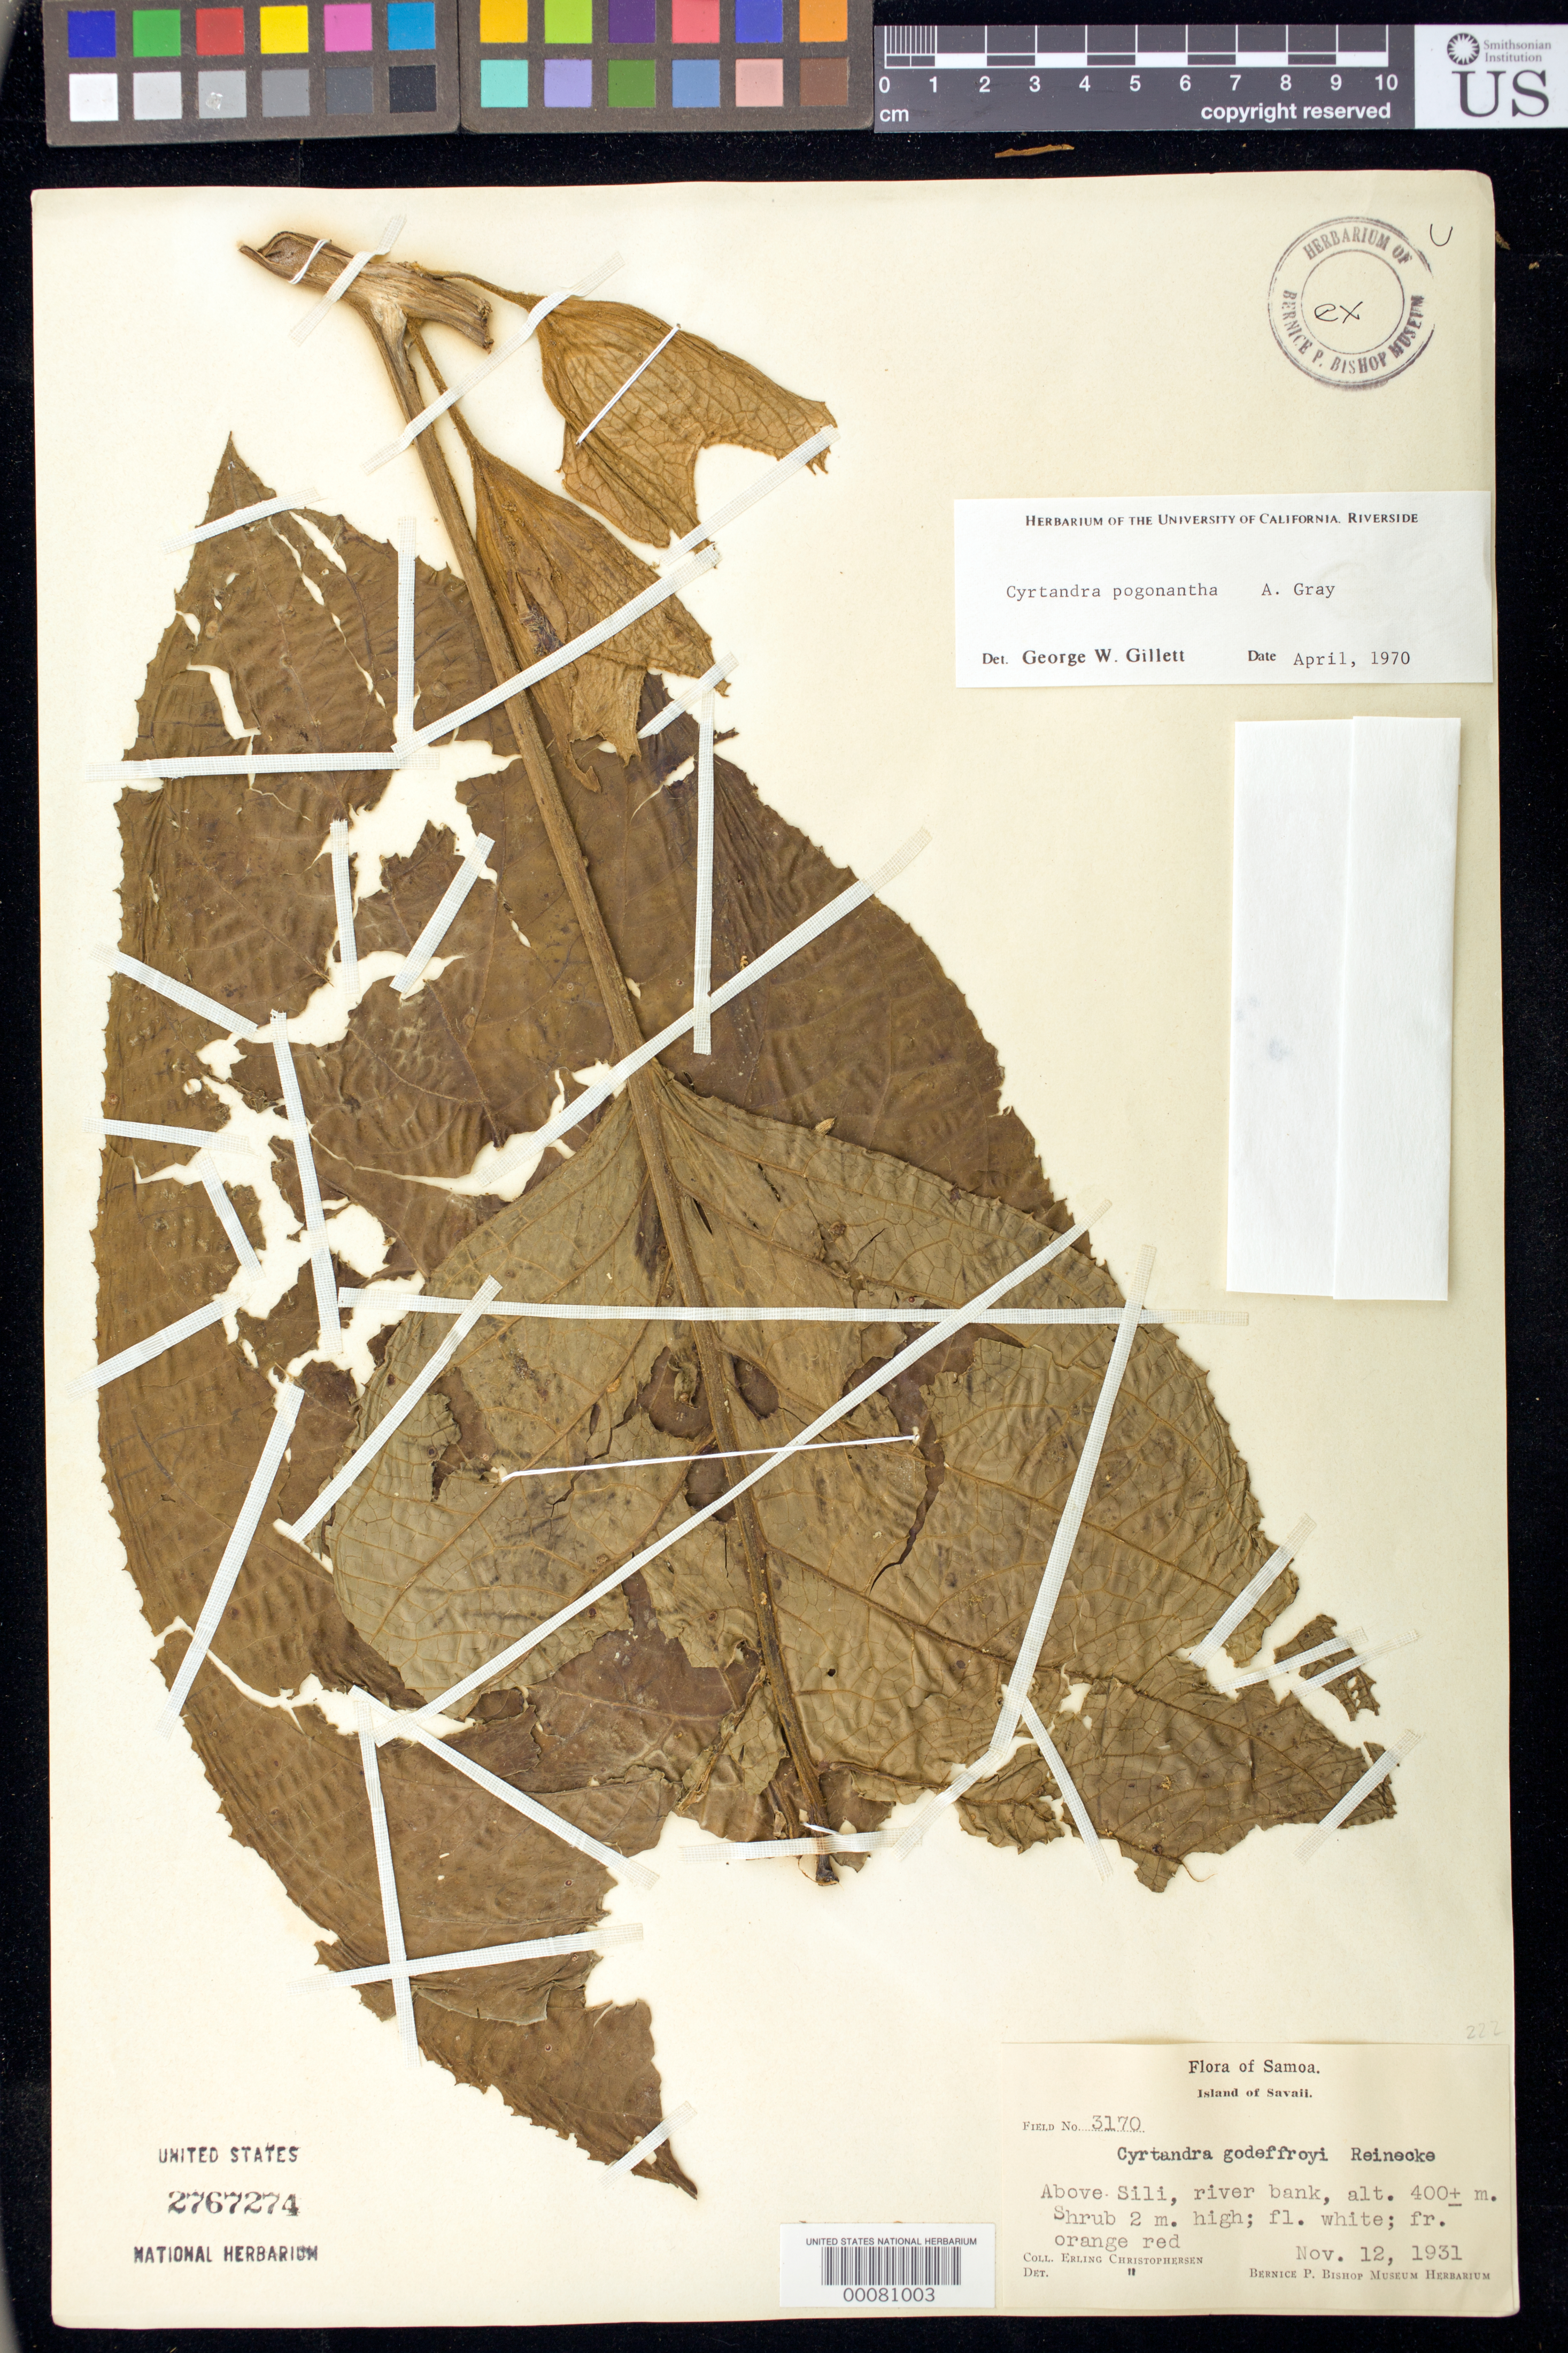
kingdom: Plantae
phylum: Tracheophyta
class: Magnoliopsida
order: Lamiales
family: Gesneriaceae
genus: Cyrtandra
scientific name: Cyrtandra pogonantha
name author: A. Gray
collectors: E. Christophersen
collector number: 3170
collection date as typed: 12 Nov 1931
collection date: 1931-11-12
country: Samoa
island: Savai'i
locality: Above sili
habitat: River bank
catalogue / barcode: US 2767274